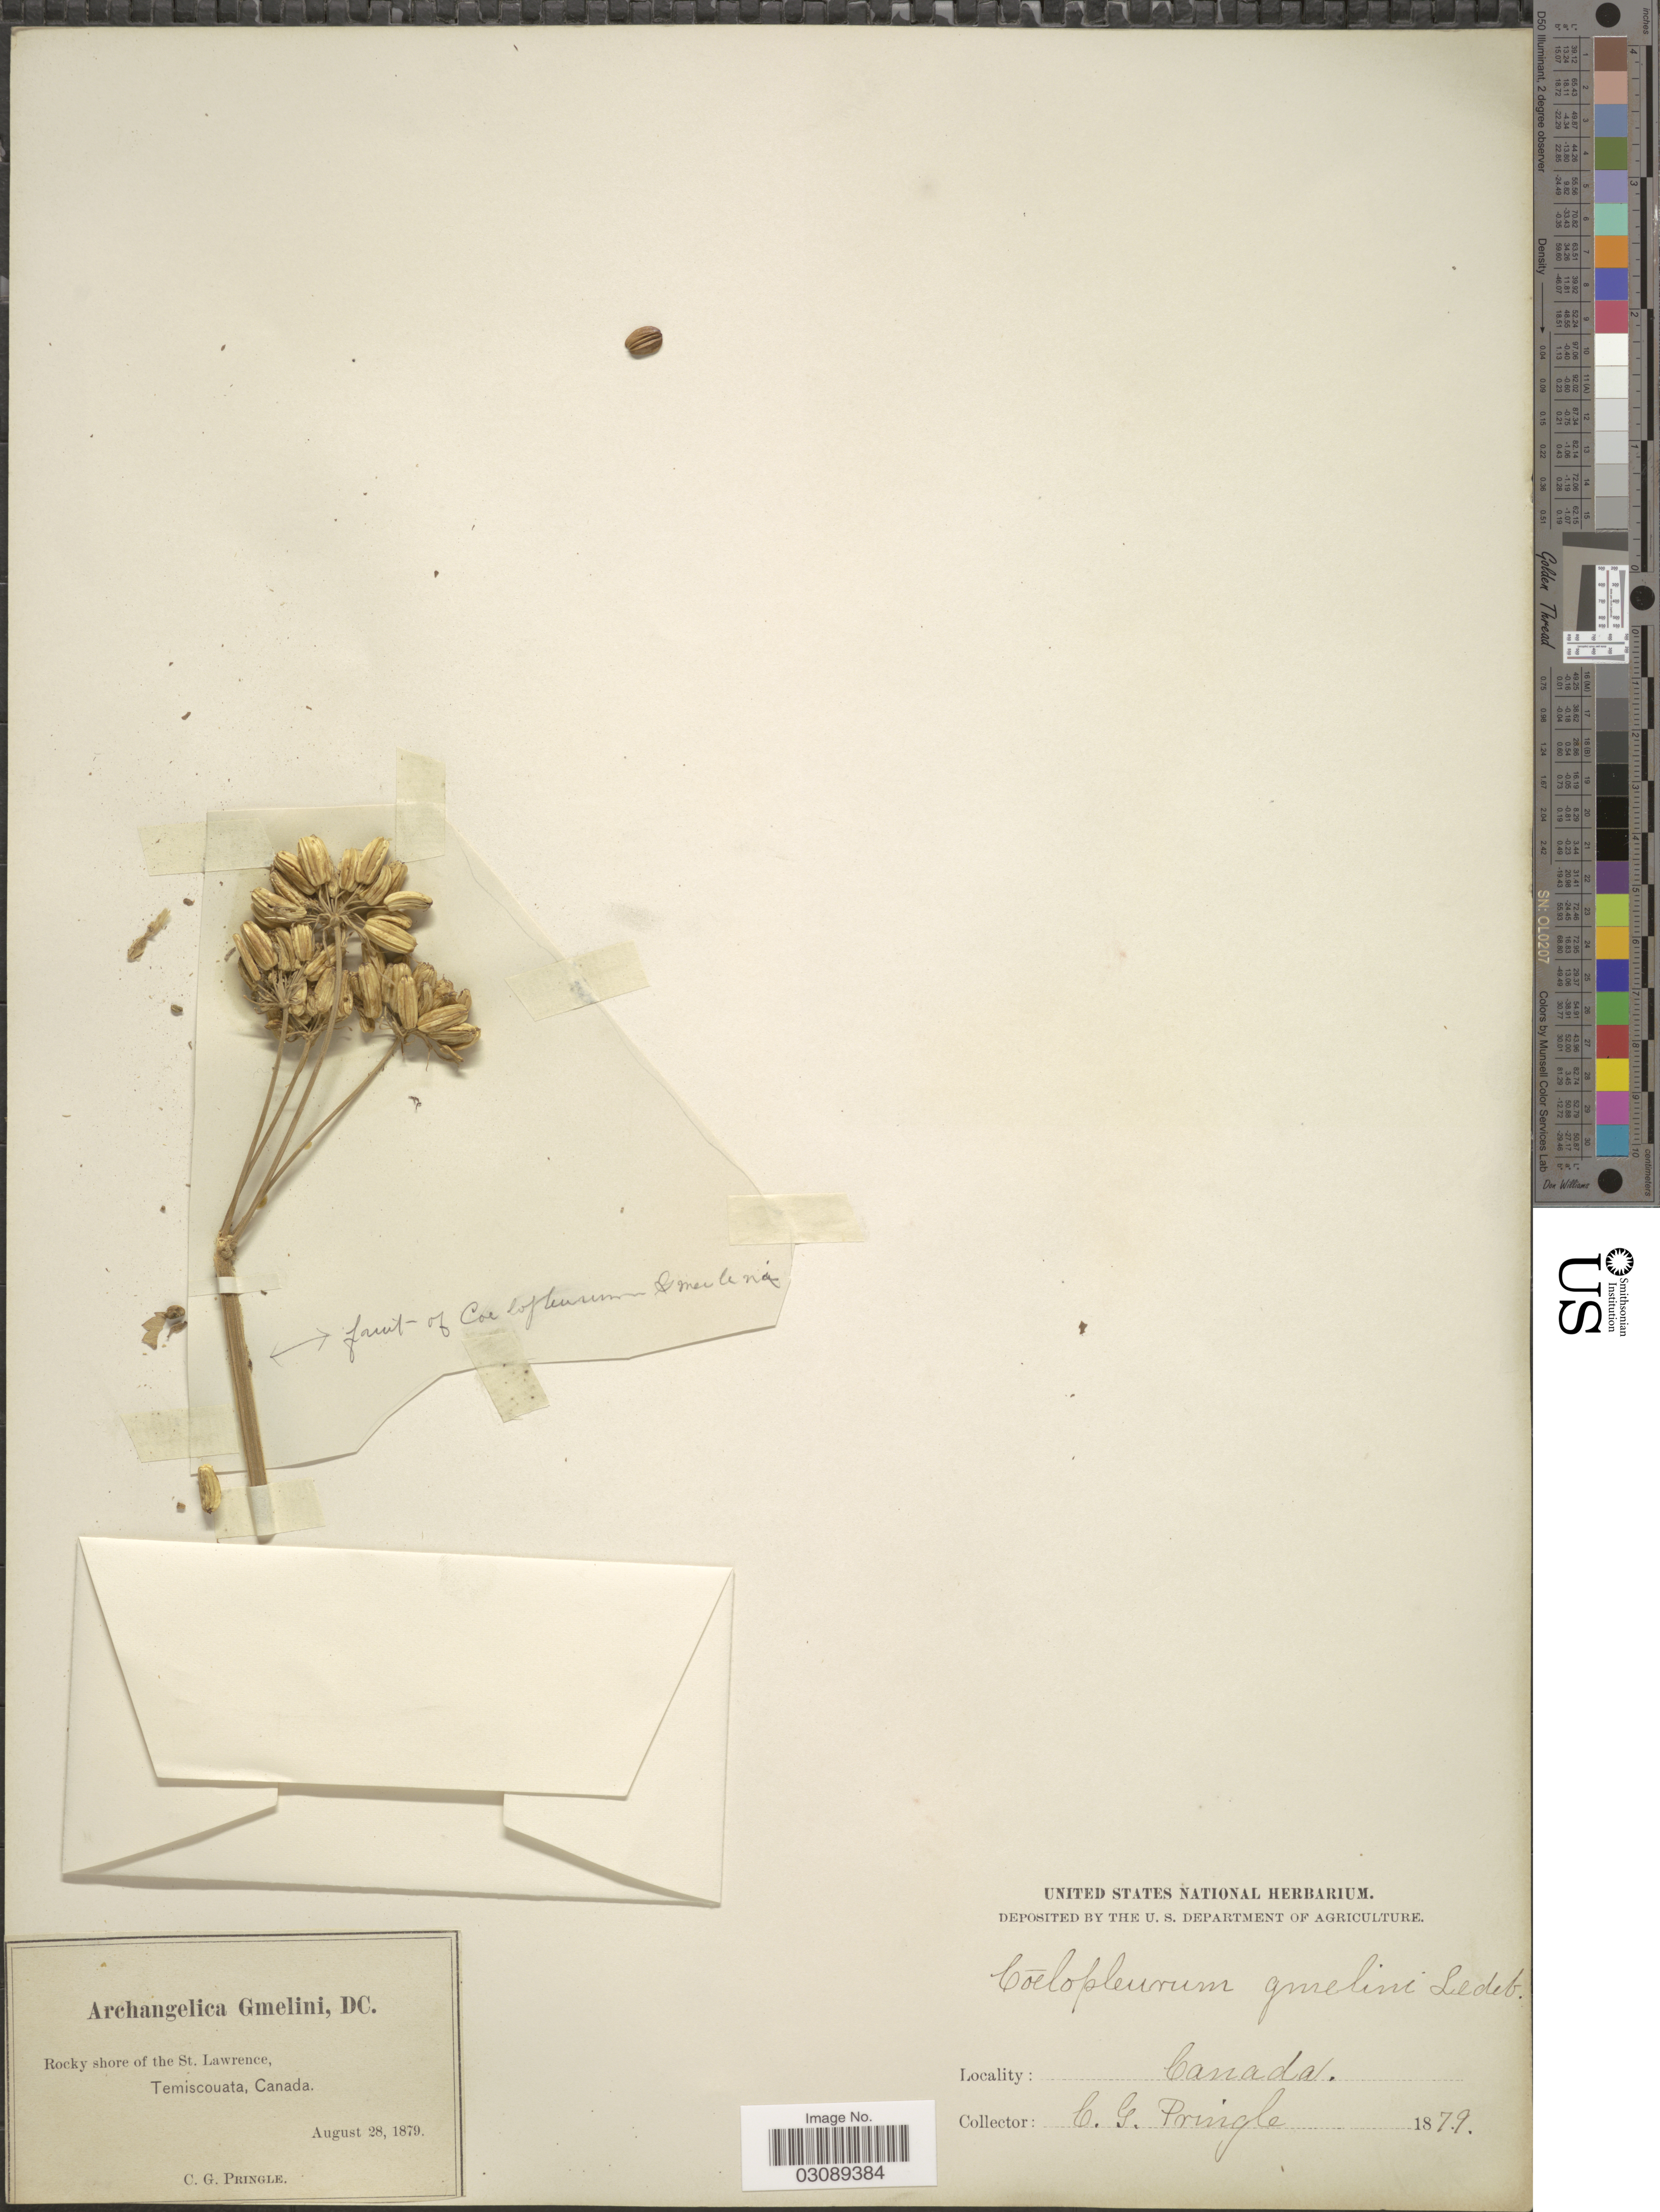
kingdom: Plantae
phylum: Tracheophyta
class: Magnoliopsida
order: Apiales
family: Apiaceae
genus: Coelopleurum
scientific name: Coelopleurum actaeifolium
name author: (Michx.) J.M. Coult. & Rose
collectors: C. G. Pringle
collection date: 1879-08-28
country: Canada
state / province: Quebec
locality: Rocky shore of the St. Lawrence, Temischouata.